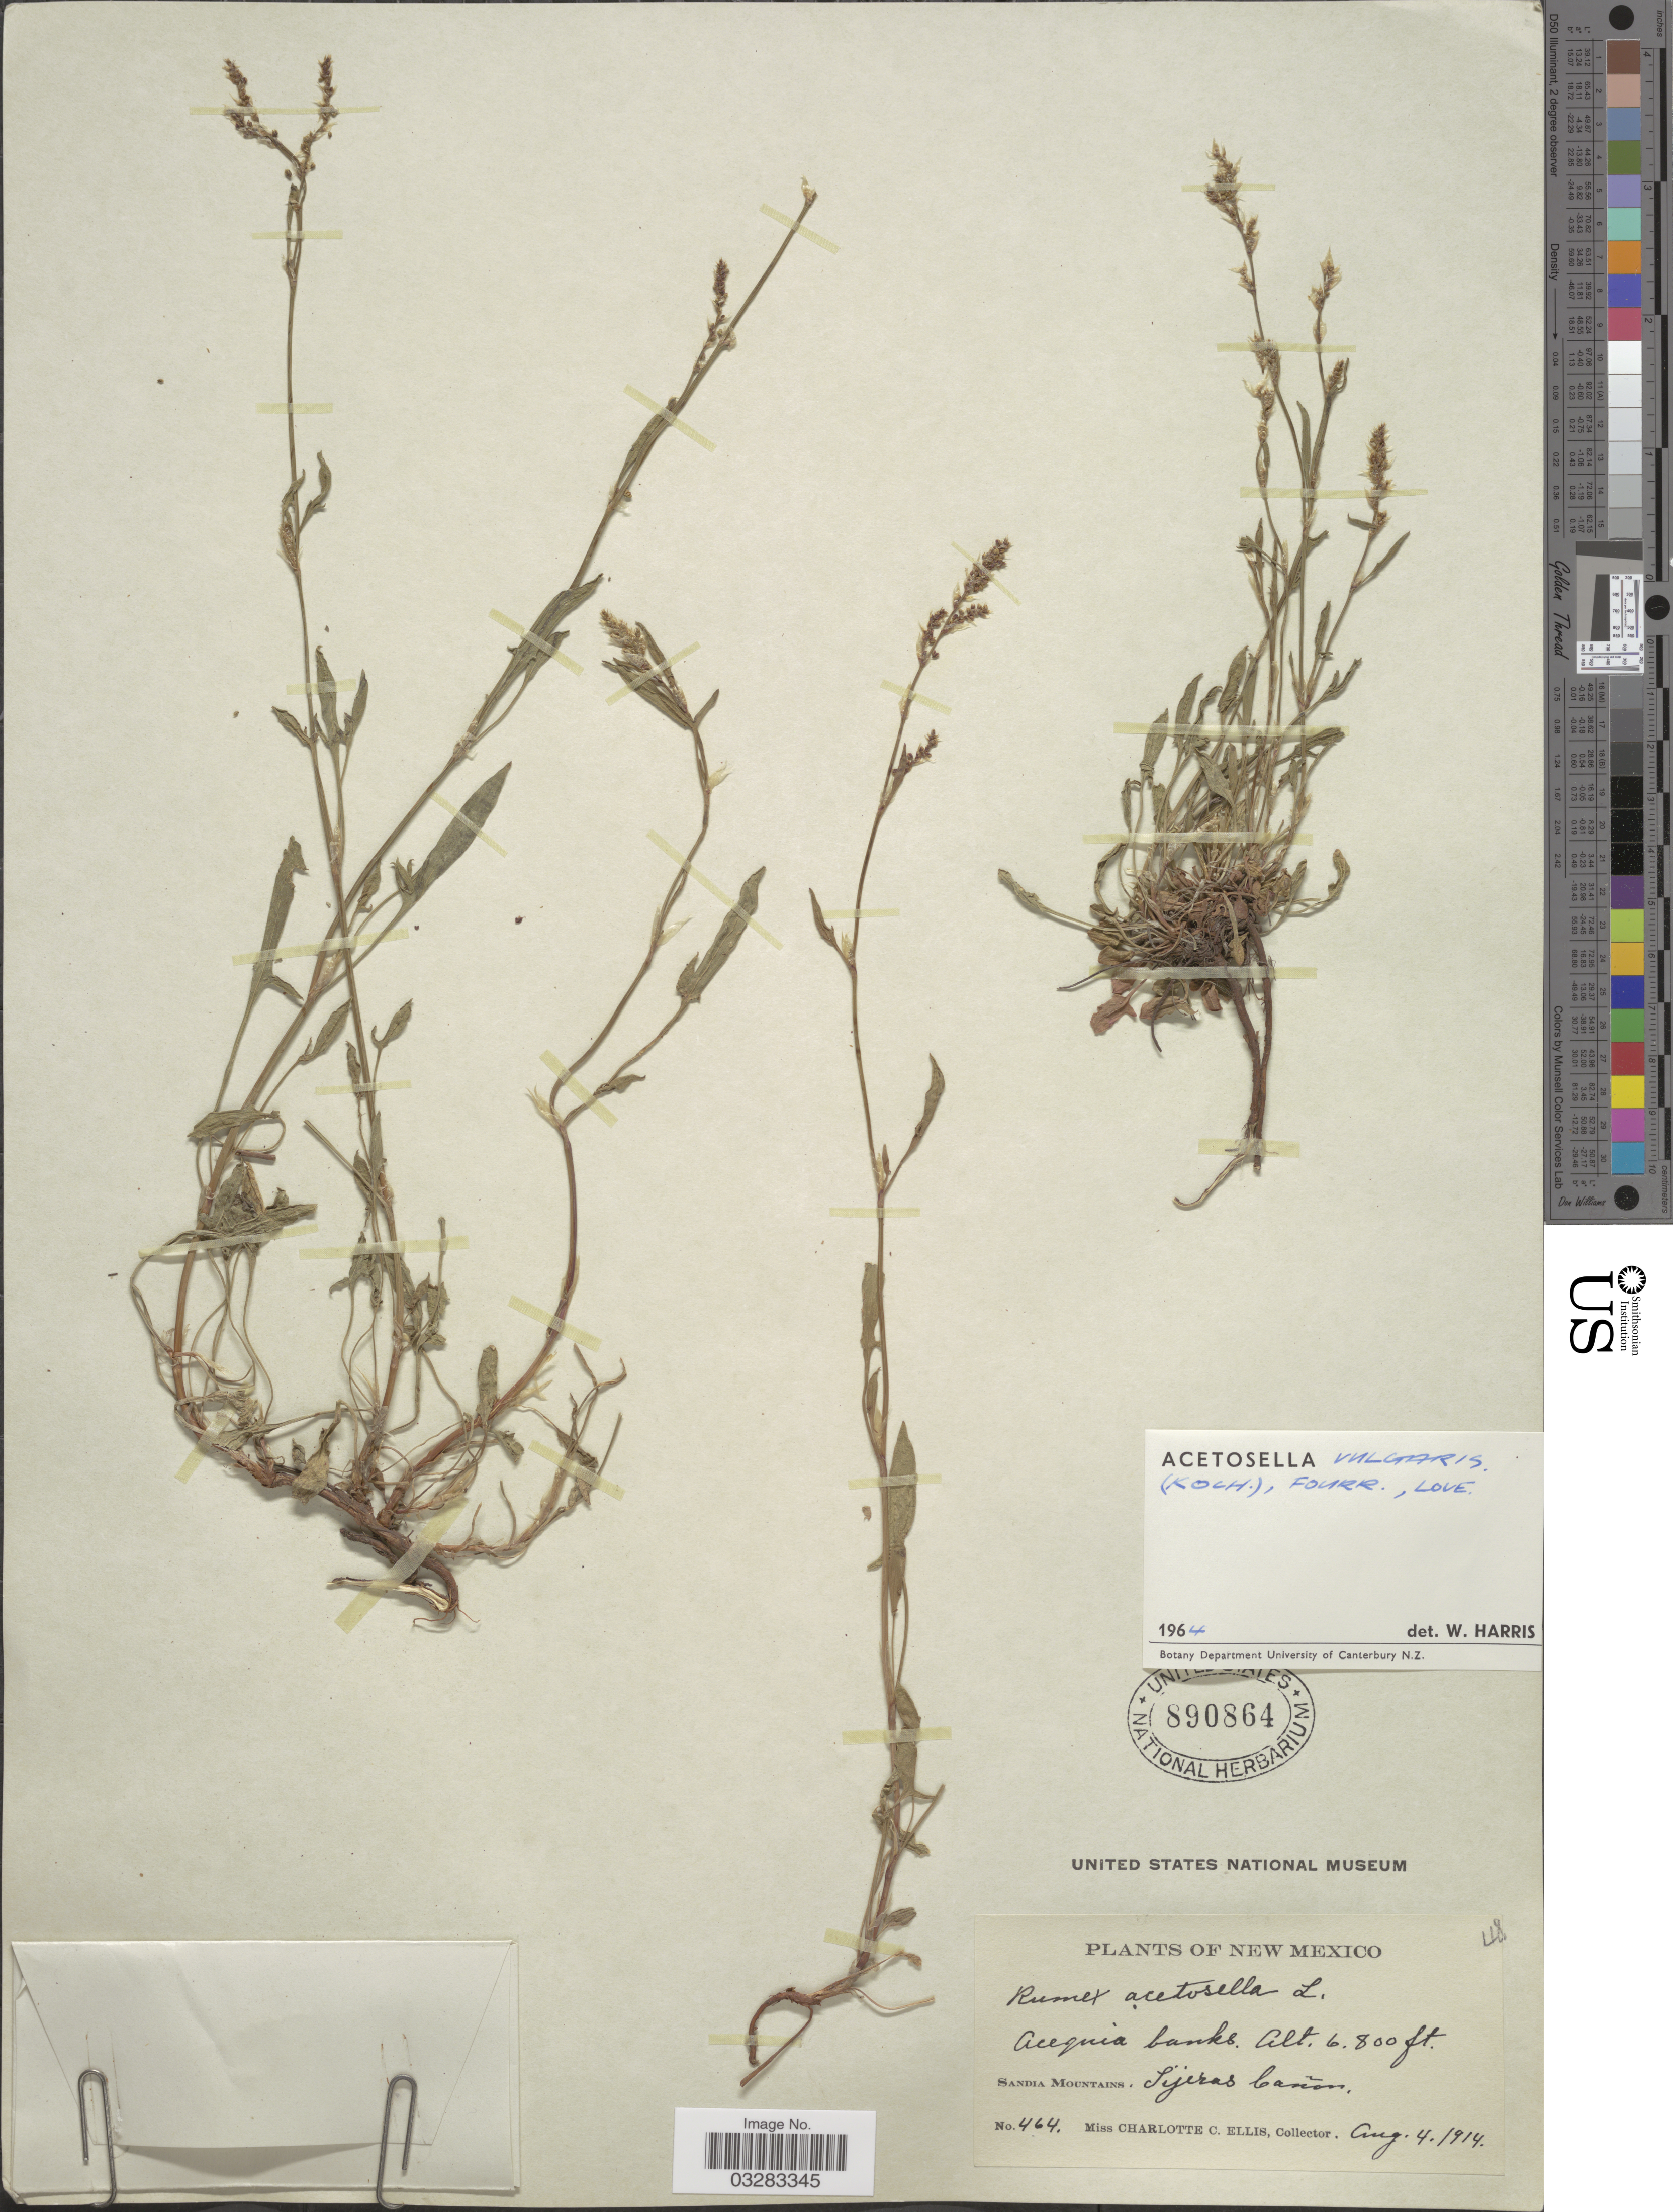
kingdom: Plantae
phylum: Tracheophyta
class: Magnoliopsida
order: Caryophyllales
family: Polygonaceae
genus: Rumex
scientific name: Rumex acetosella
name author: L.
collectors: C. C. Ellis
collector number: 464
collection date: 1914-08-04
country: United States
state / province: New Mexico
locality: Aceuia banks. Sandia Mountains. Sijeras Cañon.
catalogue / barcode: US 890864